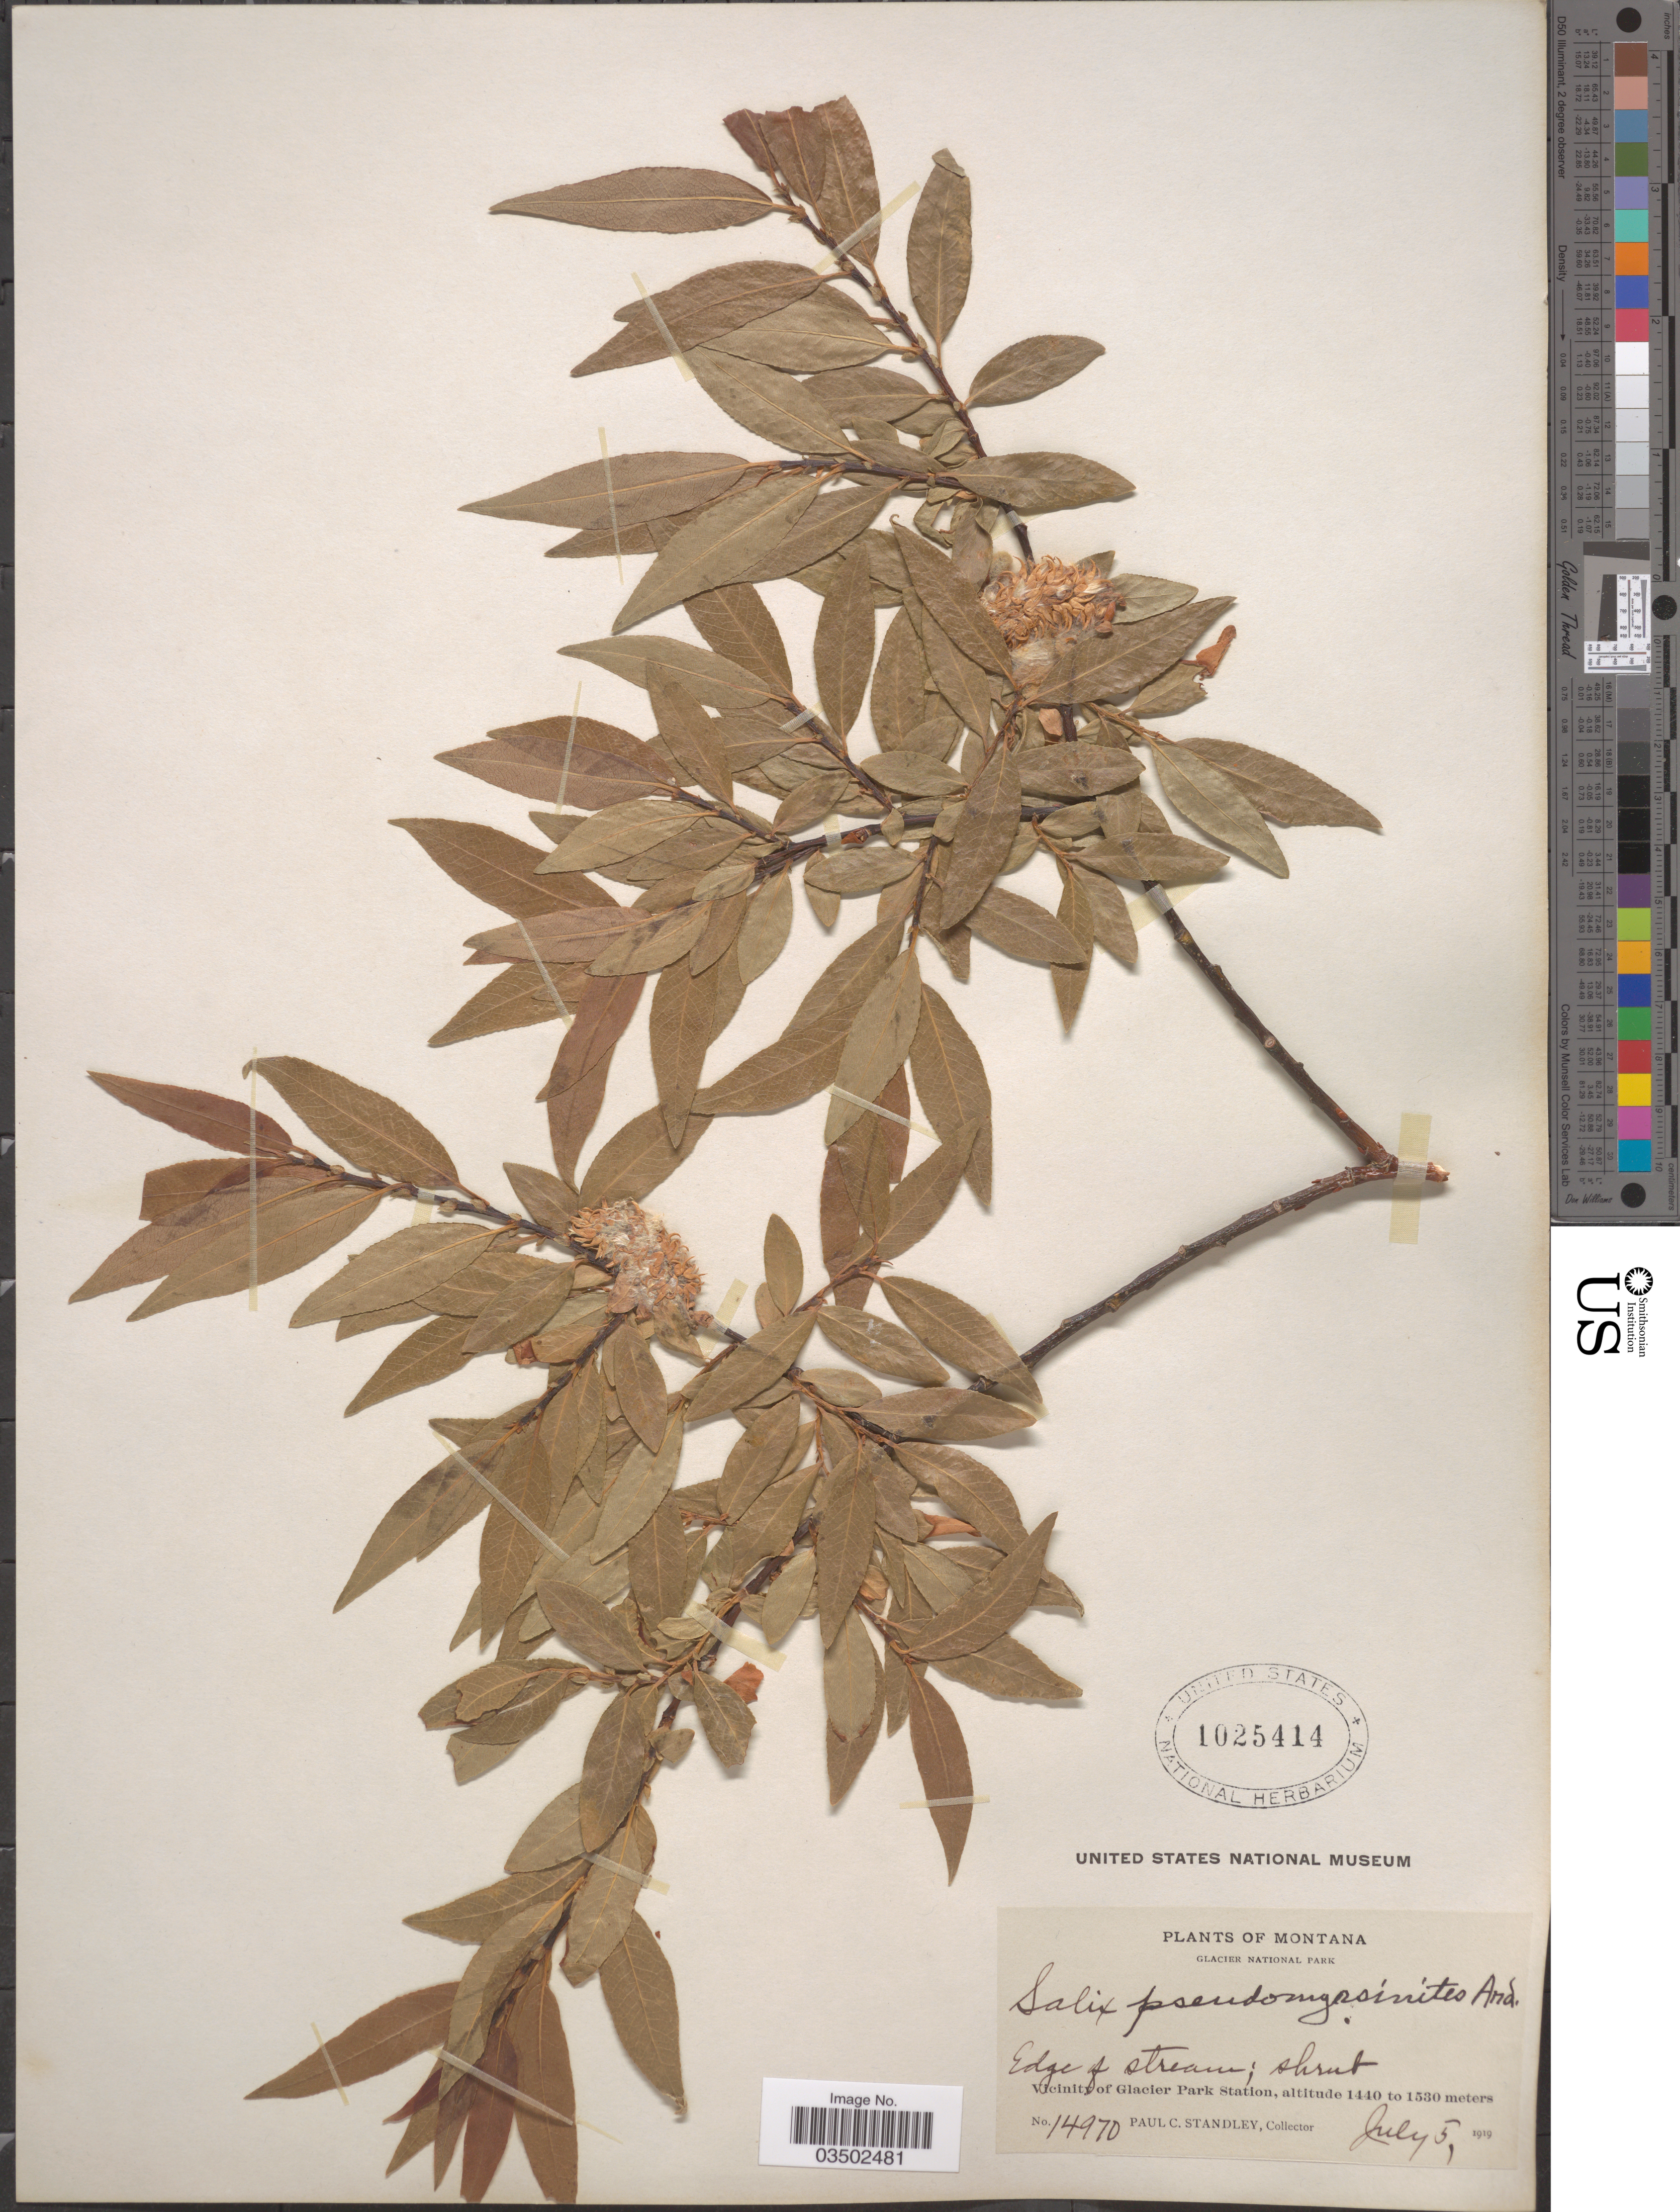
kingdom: Plantae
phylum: Tracheophyta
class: Magnoliopsida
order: Malpighiales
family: Salicaceae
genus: Salix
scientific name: Salix pseudocordata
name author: (Andersson) Andersson ex Rydb.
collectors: P. C. Standley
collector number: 14970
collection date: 1919-07-05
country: United States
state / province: Montana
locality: Glacier National Park. Edge of stream. Vicinity of Glacier Park Station.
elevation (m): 1440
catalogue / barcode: US 1025414